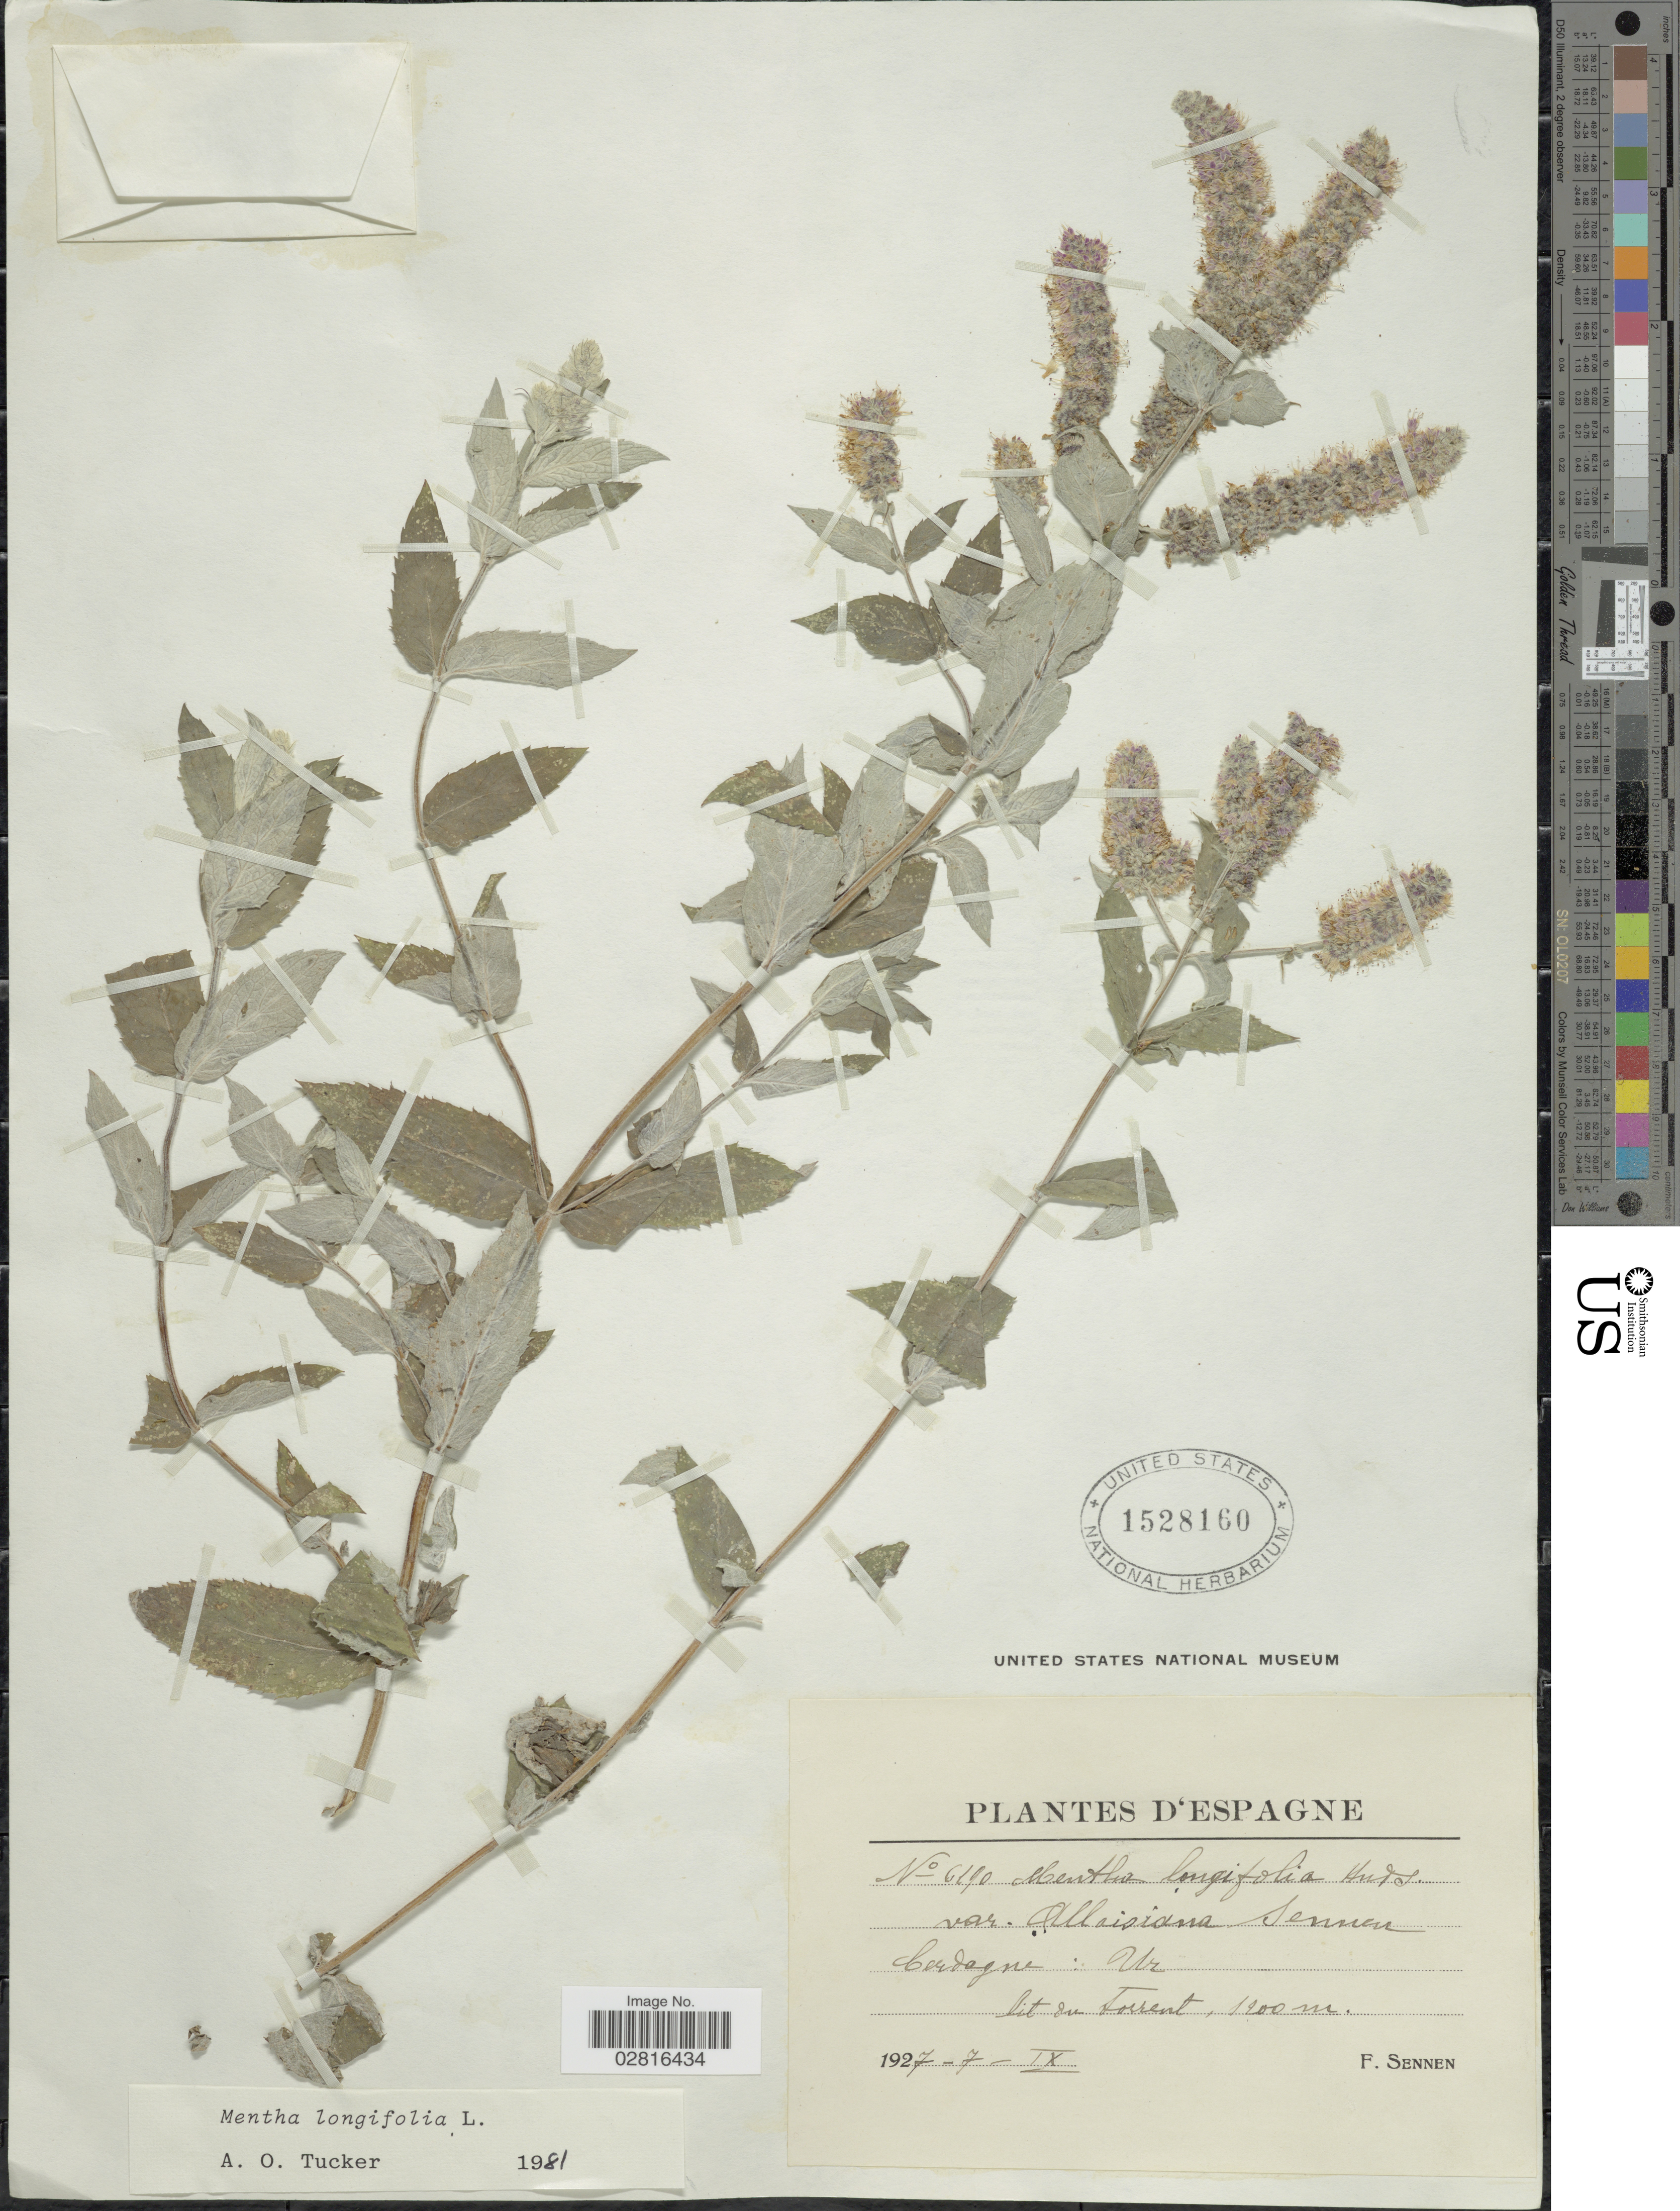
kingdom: Plantae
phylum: Tracheophyta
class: Magnoliopsida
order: Lamiales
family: Lamiaceae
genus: Mentha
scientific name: Mentha longifolia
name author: (L.) L.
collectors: E. Sennen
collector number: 6290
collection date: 1927-09-07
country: Spain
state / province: Islas Baleares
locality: Espagne. Cerdagne: Ur, lit on torrent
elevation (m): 1200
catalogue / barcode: US 1528160